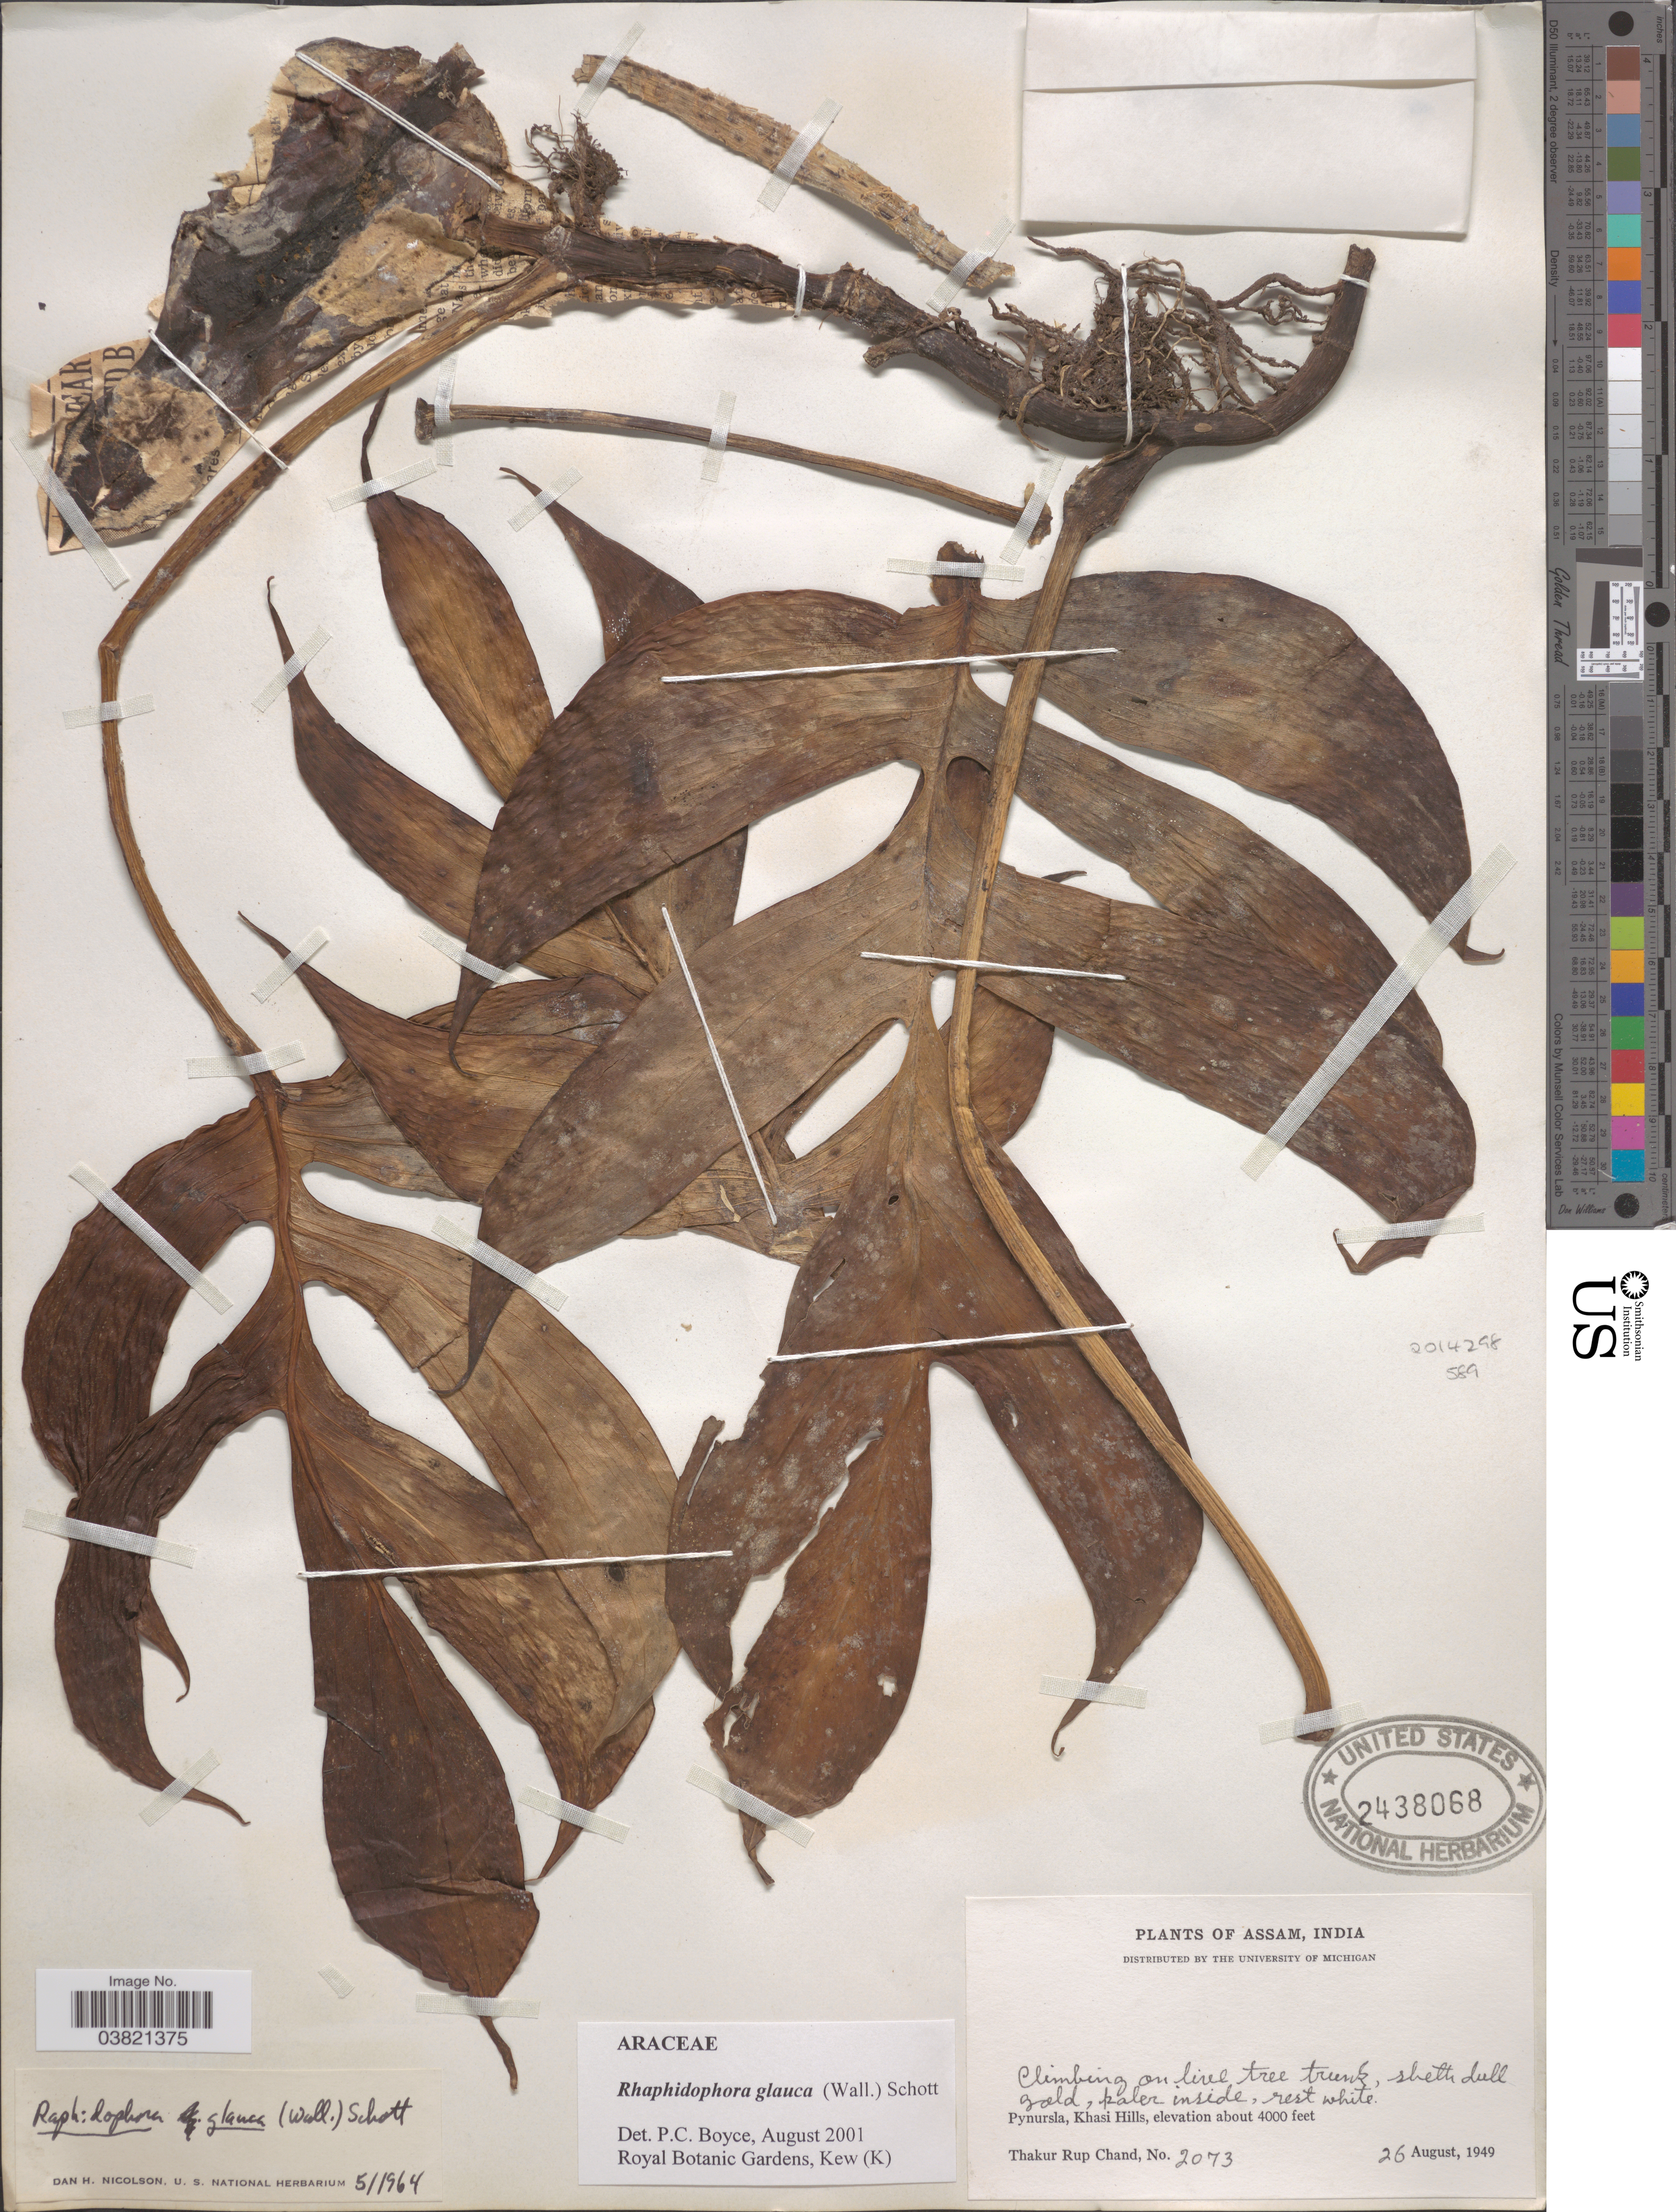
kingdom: Plantae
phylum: Tracheophyta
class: Liliopsida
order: Alismatales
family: Araceae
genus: Rhaphidophora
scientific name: Rhaphidophora glauca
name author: (Wall.) Schott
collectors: T. R. Chand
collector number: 2073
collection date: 1949-08-26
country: India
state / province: Meghalaya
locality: Pynursla, Khasi Hills.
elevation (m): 1219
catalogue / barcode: US 2438068